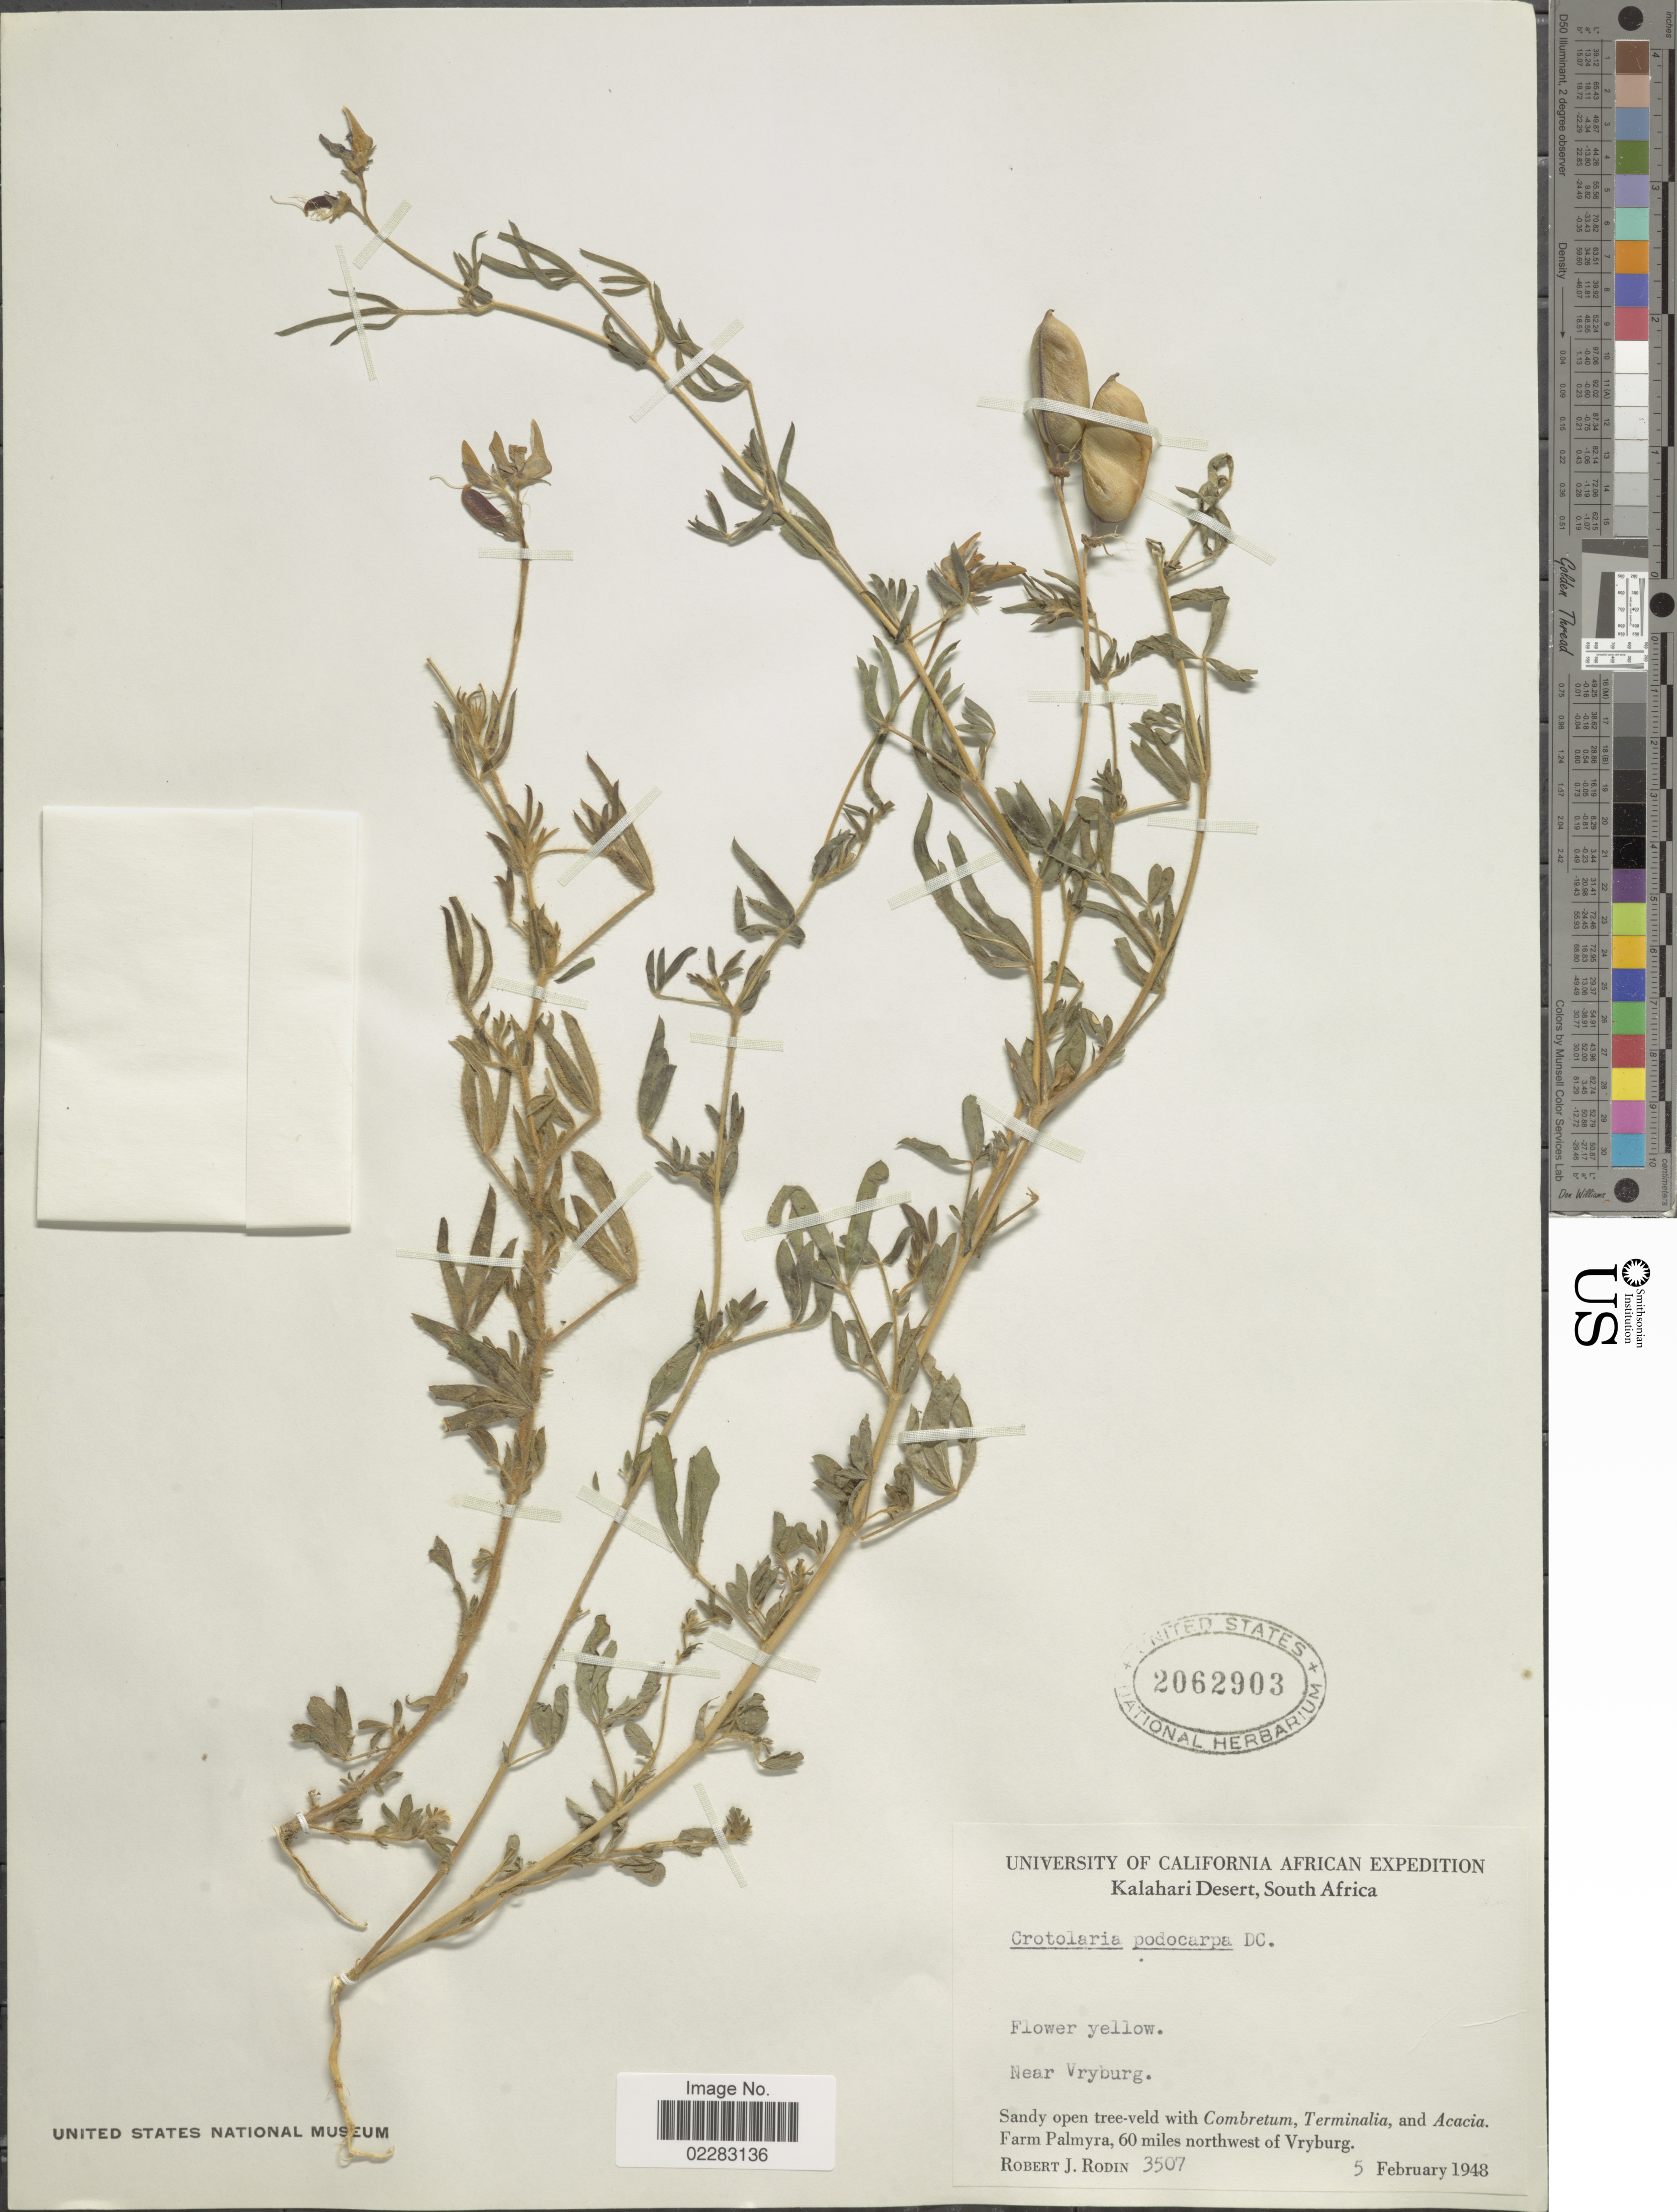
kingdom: Plantae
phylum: Tracheophyta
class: Magnoliopsida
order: Fabales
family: Fabaceae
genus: Crotalaria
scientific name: Crotalaria podocarpa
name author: DC.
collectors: R. J. Rodin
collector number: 3507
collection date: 1948-02-05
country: South Africa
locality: Kalahari Desert, Farm Palmyra, 60 miles northwest of Vryburg.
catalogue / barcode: US 2062903